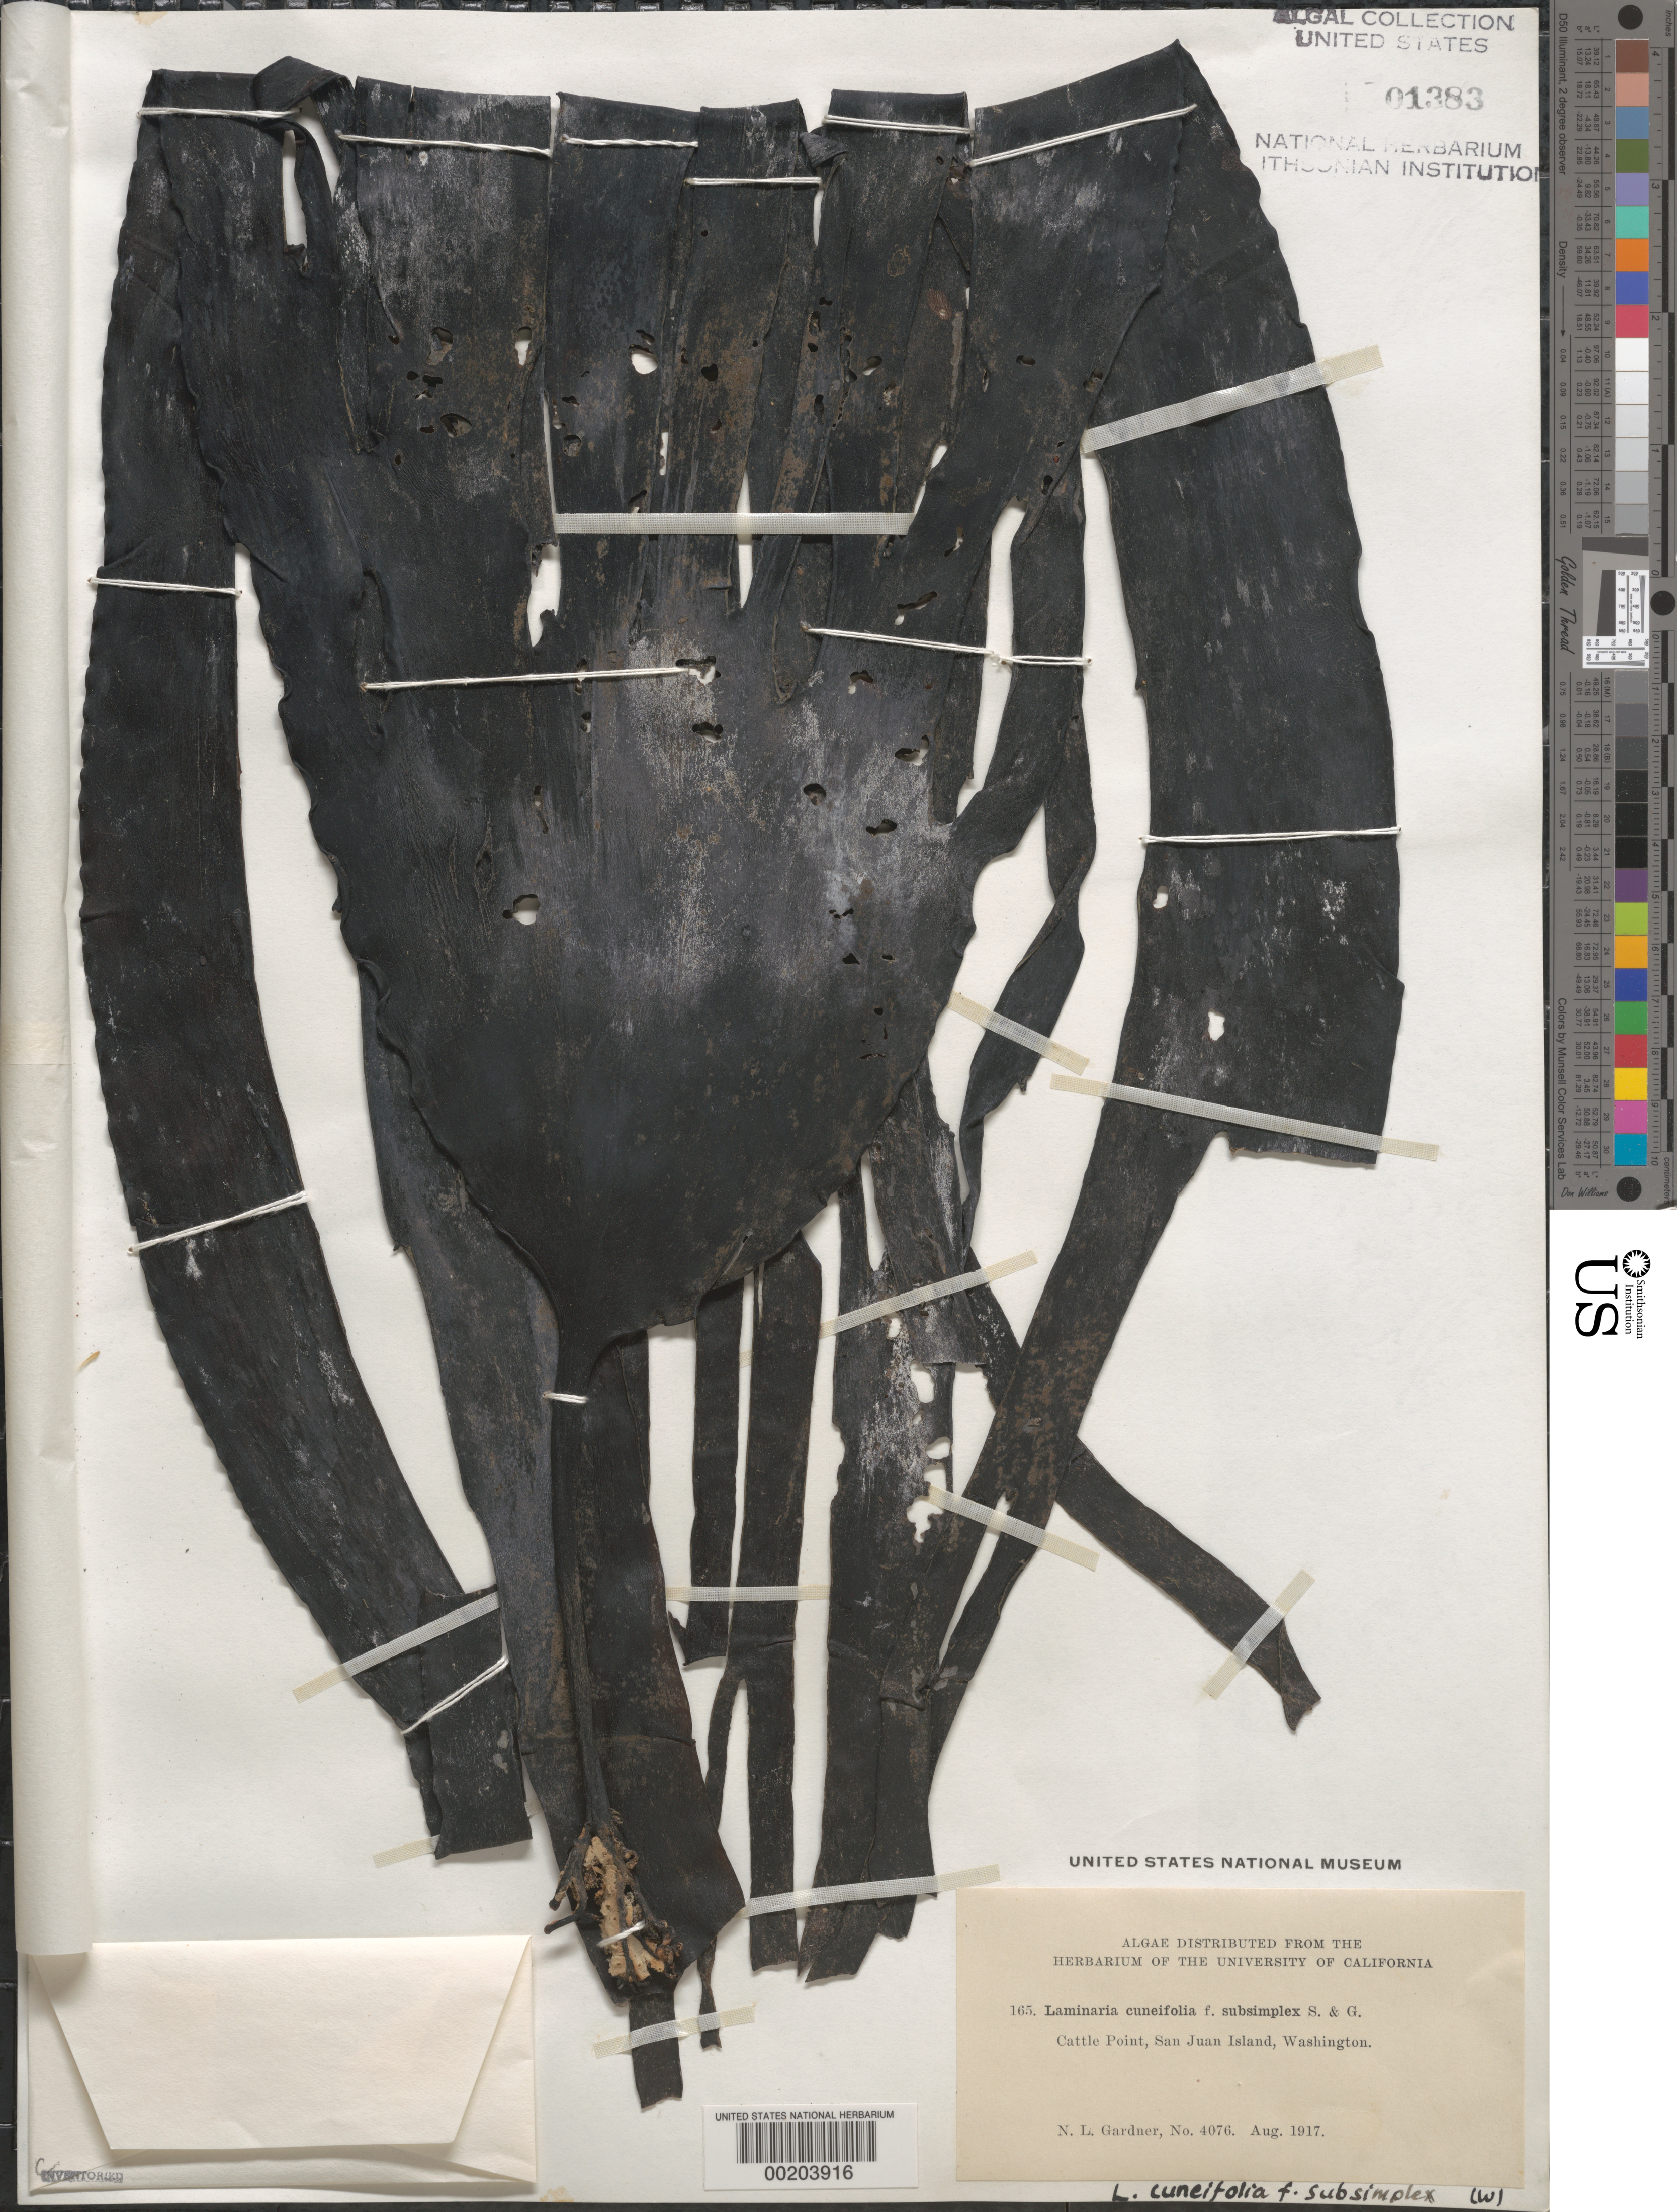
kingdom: Chromista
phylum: Ochrophyta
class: Phaeophyceae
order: Laminariales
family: Laminariaceae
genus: Saccharina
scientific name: Saccharina groenlandica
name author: (Rosenv.) C.E. Lane et al.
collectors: N. Gardner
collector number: NLG 4076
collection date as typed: Aug 1917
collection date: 1917-08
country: United States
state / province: Washington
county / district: San Juan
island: San Juan Island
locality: Cattle Point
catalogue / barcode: US 1383